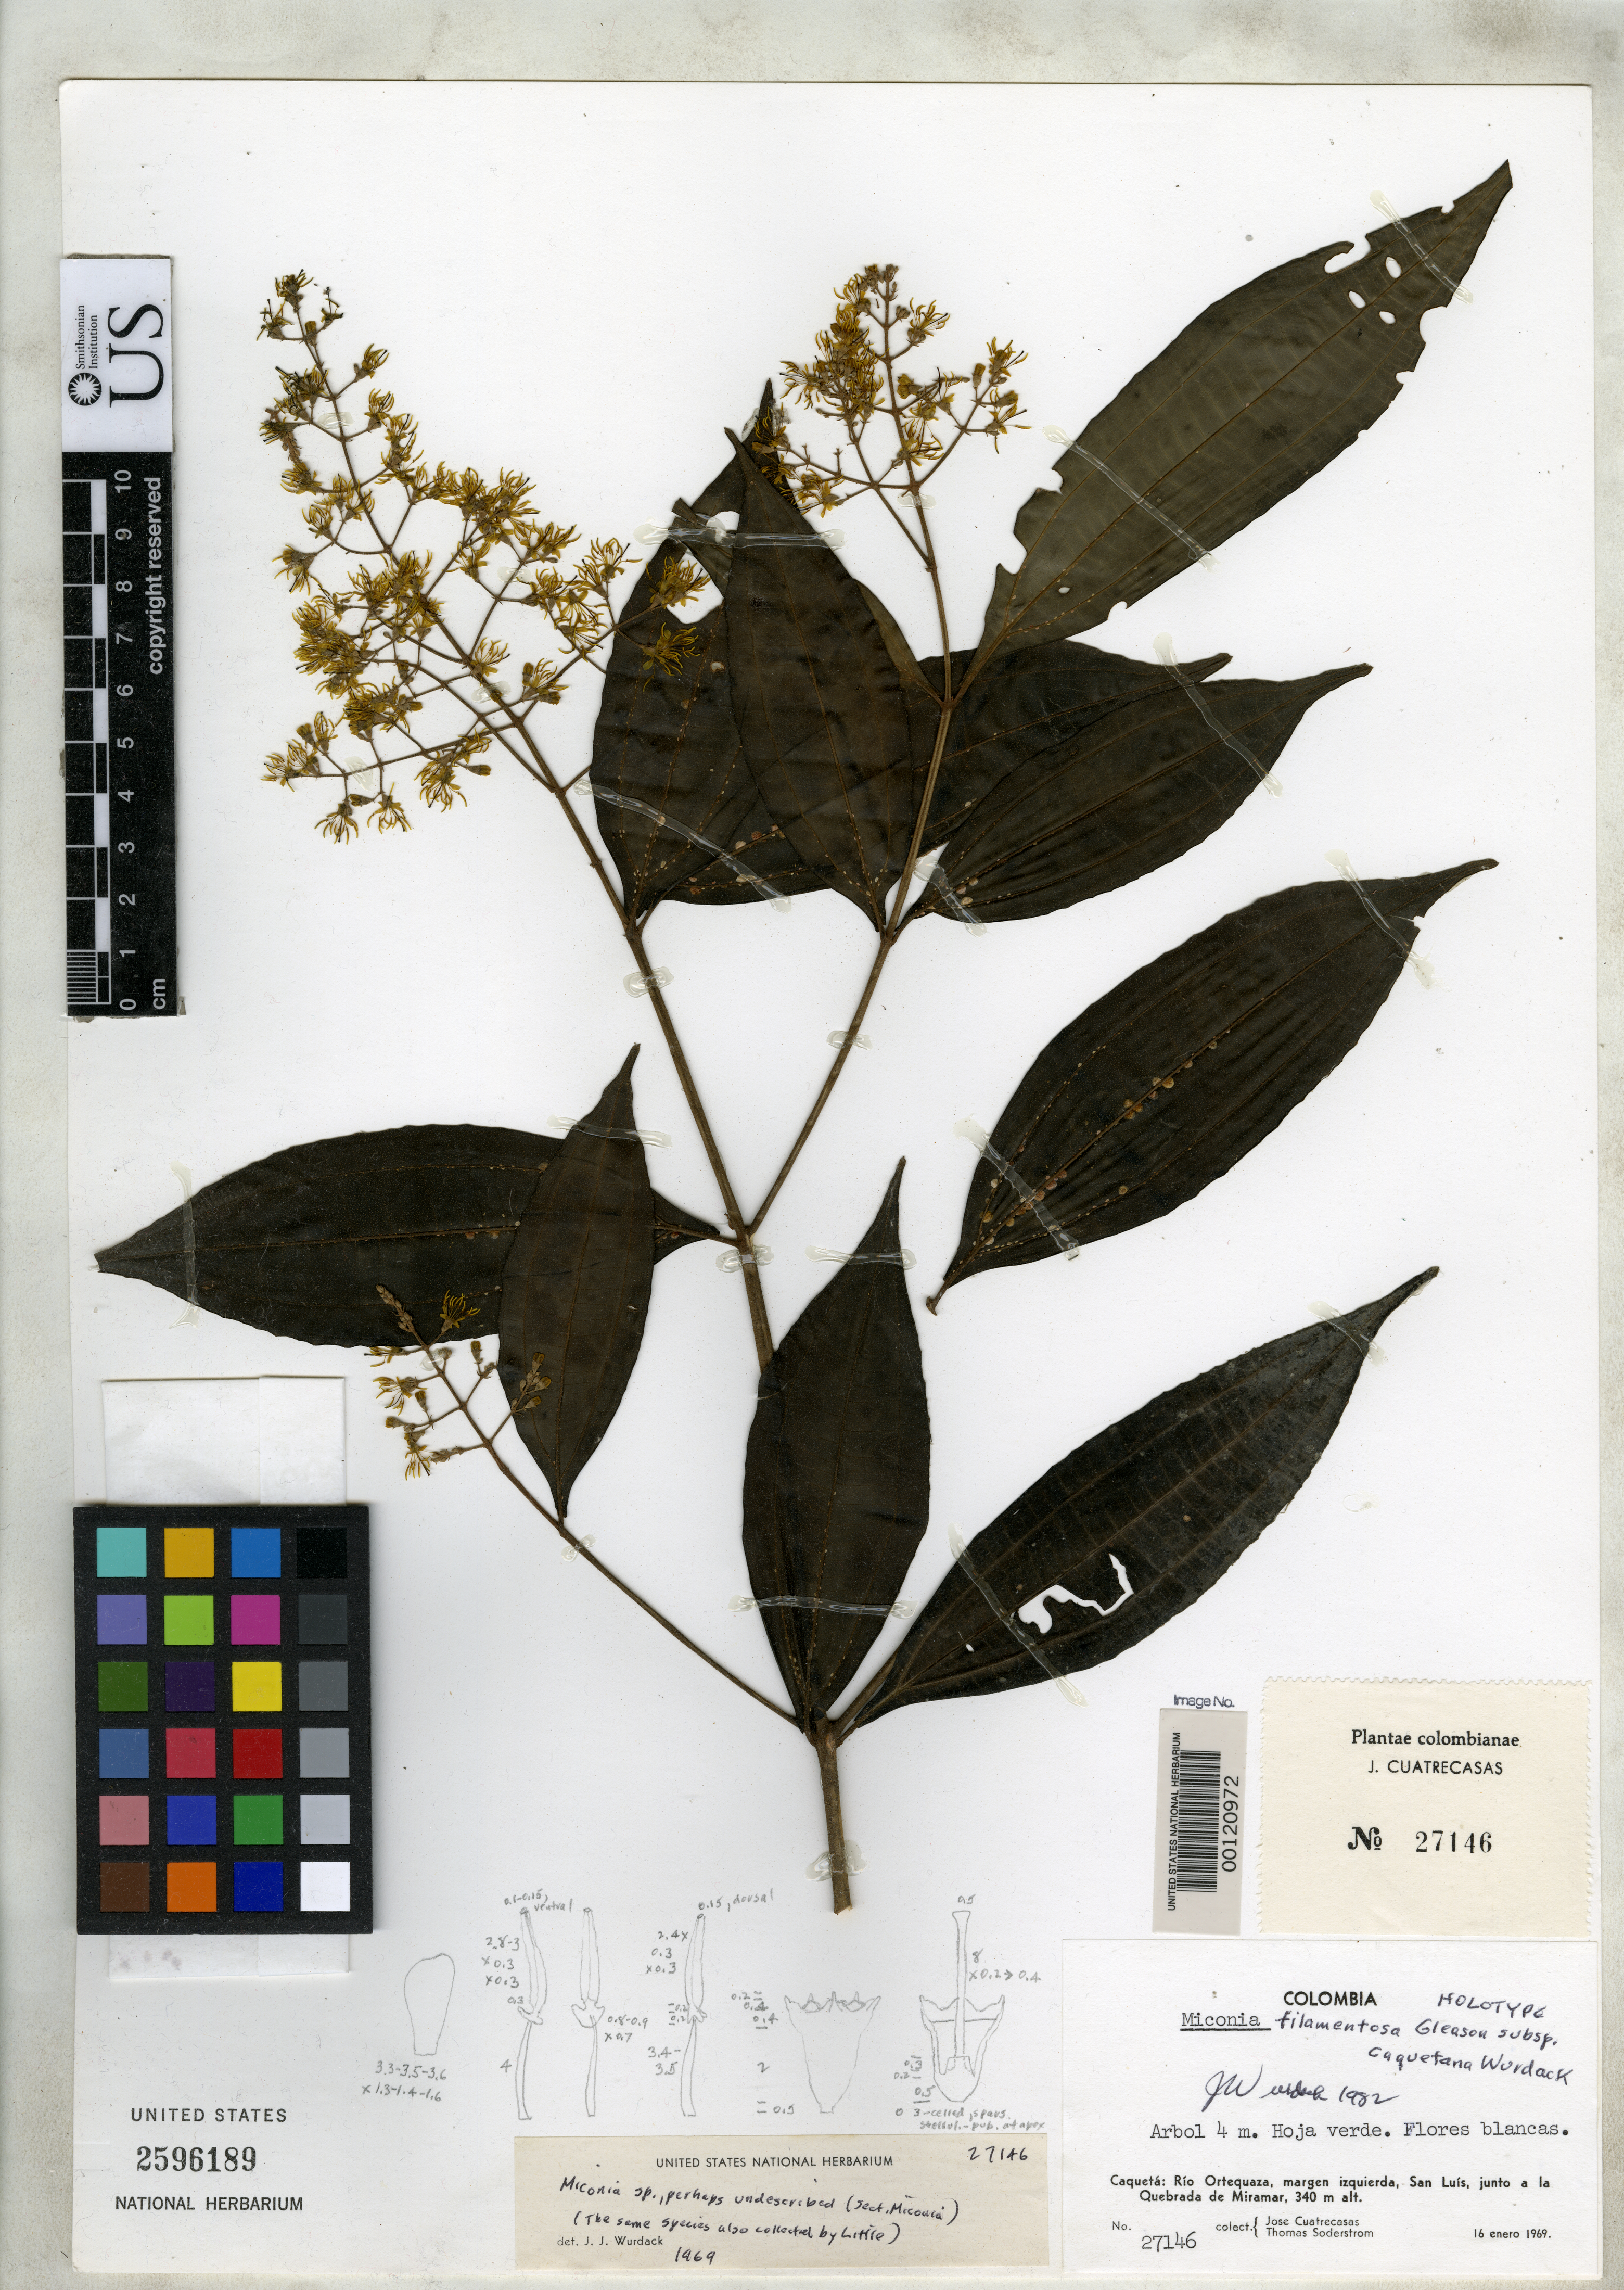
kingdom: Plantae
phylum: Tracheophyta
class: Magnoliopsida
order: Myrtales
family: Melastomataceae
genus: Miconia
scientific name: Miconia filamentosa subsp. caquetana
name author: Wurdack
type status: Holotype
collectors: J. Cuatrecasas & T. R. Soderstrom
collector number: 27146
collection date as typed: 16 Jan 1969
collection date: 1969-01-16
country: Colombia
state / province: Caquetá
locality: Rio Ortequaza, Margen Izquierda, San Luis, Junto a La Quebrada de Miramar.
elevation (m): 340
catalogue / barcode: US 2596189